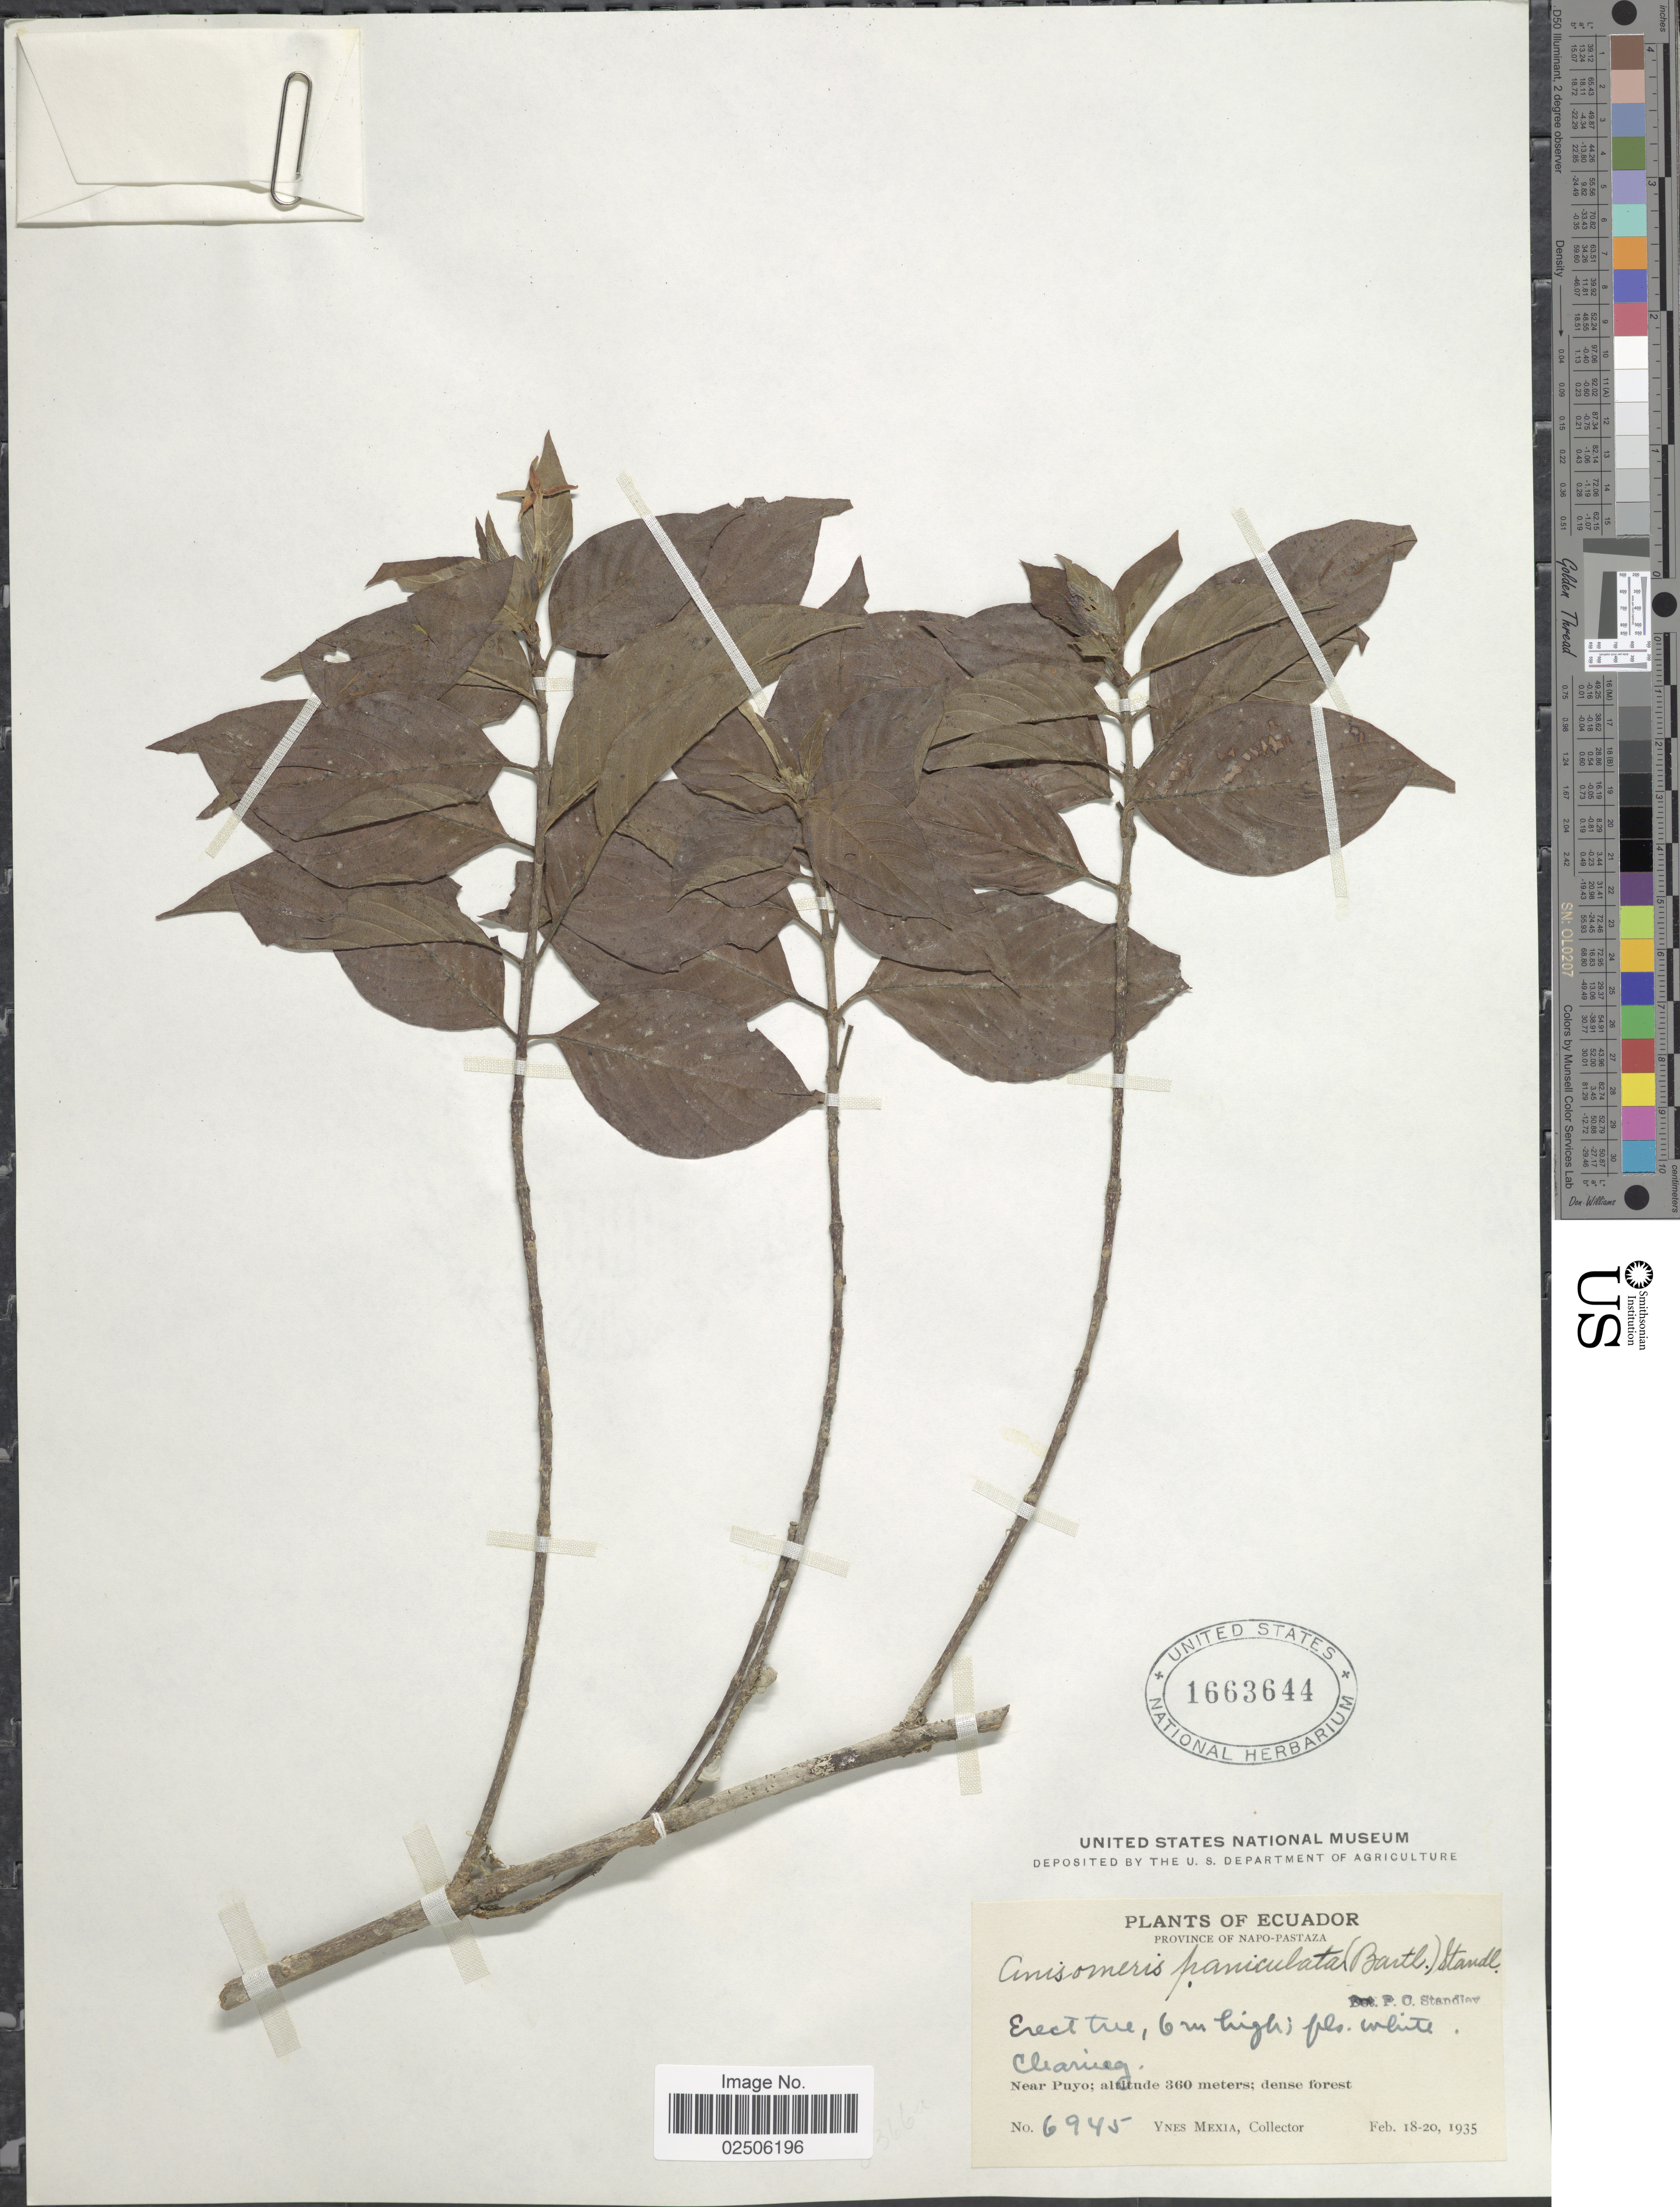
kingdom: Plantae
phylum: Tracheophyta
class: Magnoliopsida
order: Gentianales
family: Rubiaceae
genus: Chomelia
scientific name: Chomelia paniculata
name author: (Bartl. ex DC.) Steyerm.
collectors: Y. Mexia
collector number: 6945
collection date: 1935-02-18/1935-02-20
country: Ecuador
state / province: Pastaza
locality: Province of Napo-Pastaza, Clearing, near Puyo; dense forest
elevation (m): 360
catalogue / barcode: US 1663644